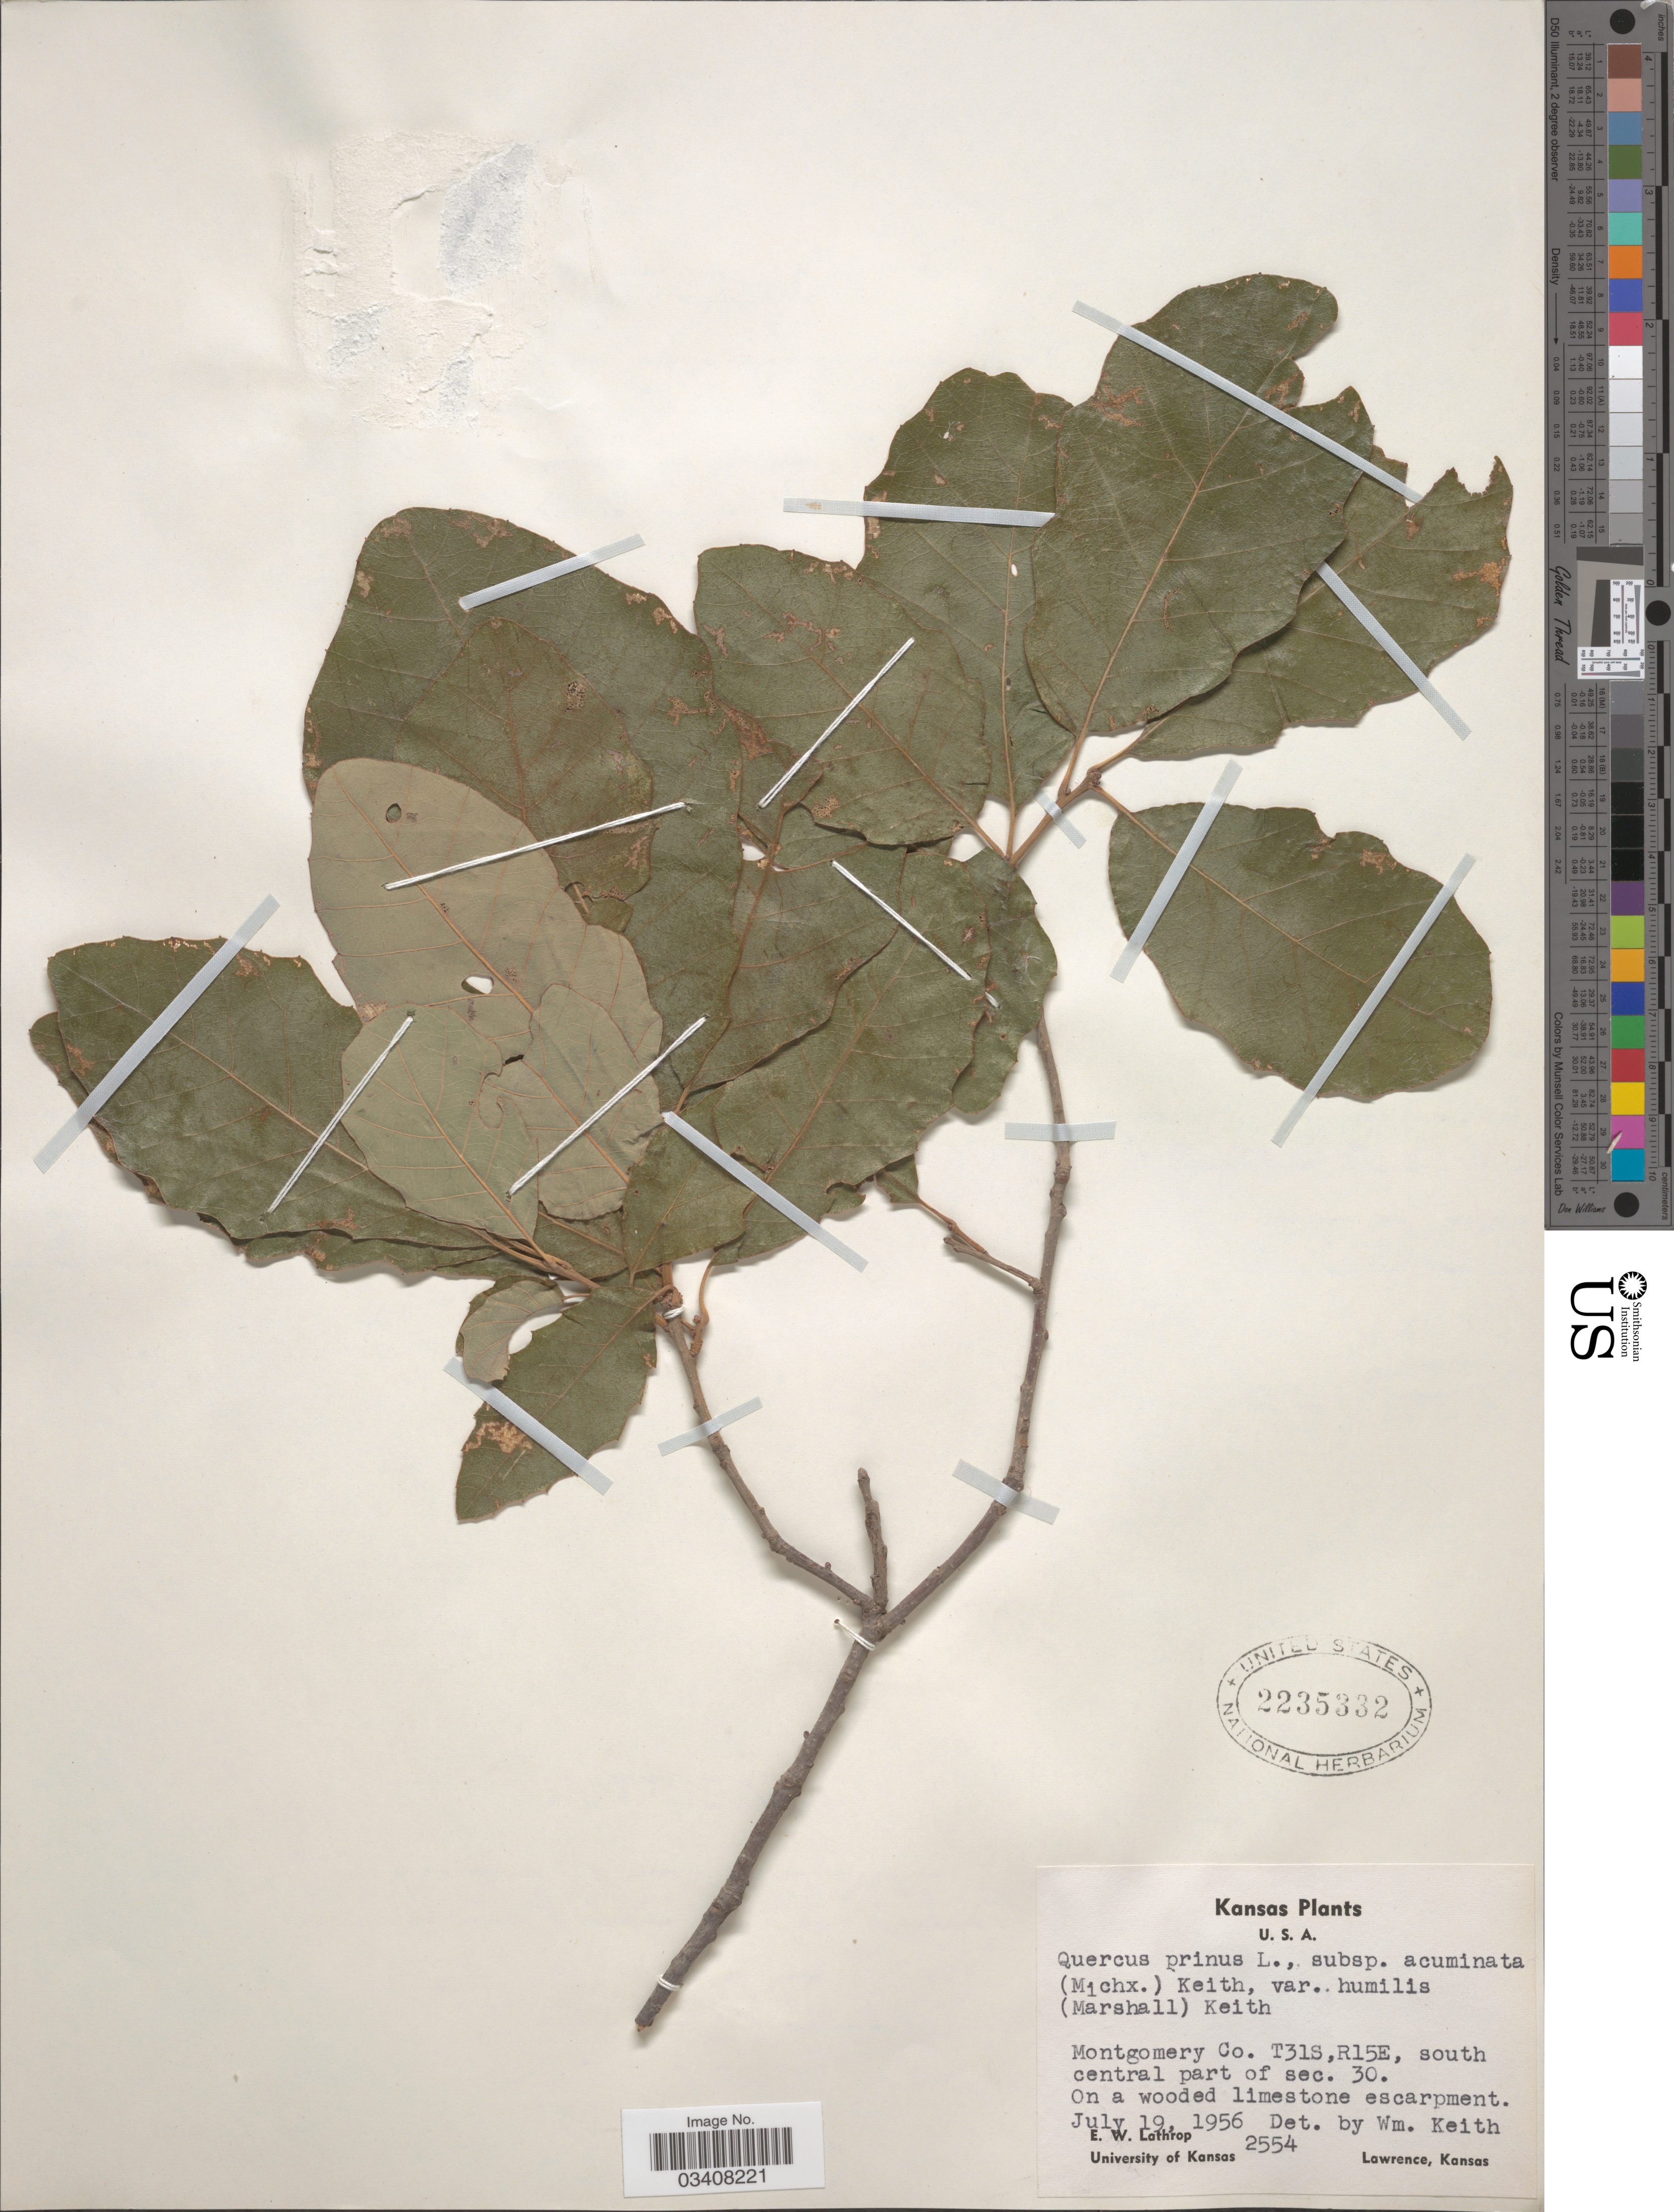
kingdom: Plantae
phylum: Tracheophyta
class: Magnoliopsida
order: Fagales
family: Fagaceae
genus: Quercus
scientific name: Quercus prinus var. humilis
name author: Marshall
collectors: E. W. Lathrop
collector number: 2554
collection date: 1956-07-19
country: United States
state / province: Kansas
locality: Montgomery Co. T31S, R15E, south central part of sec. 30.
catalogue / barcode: US 2235332